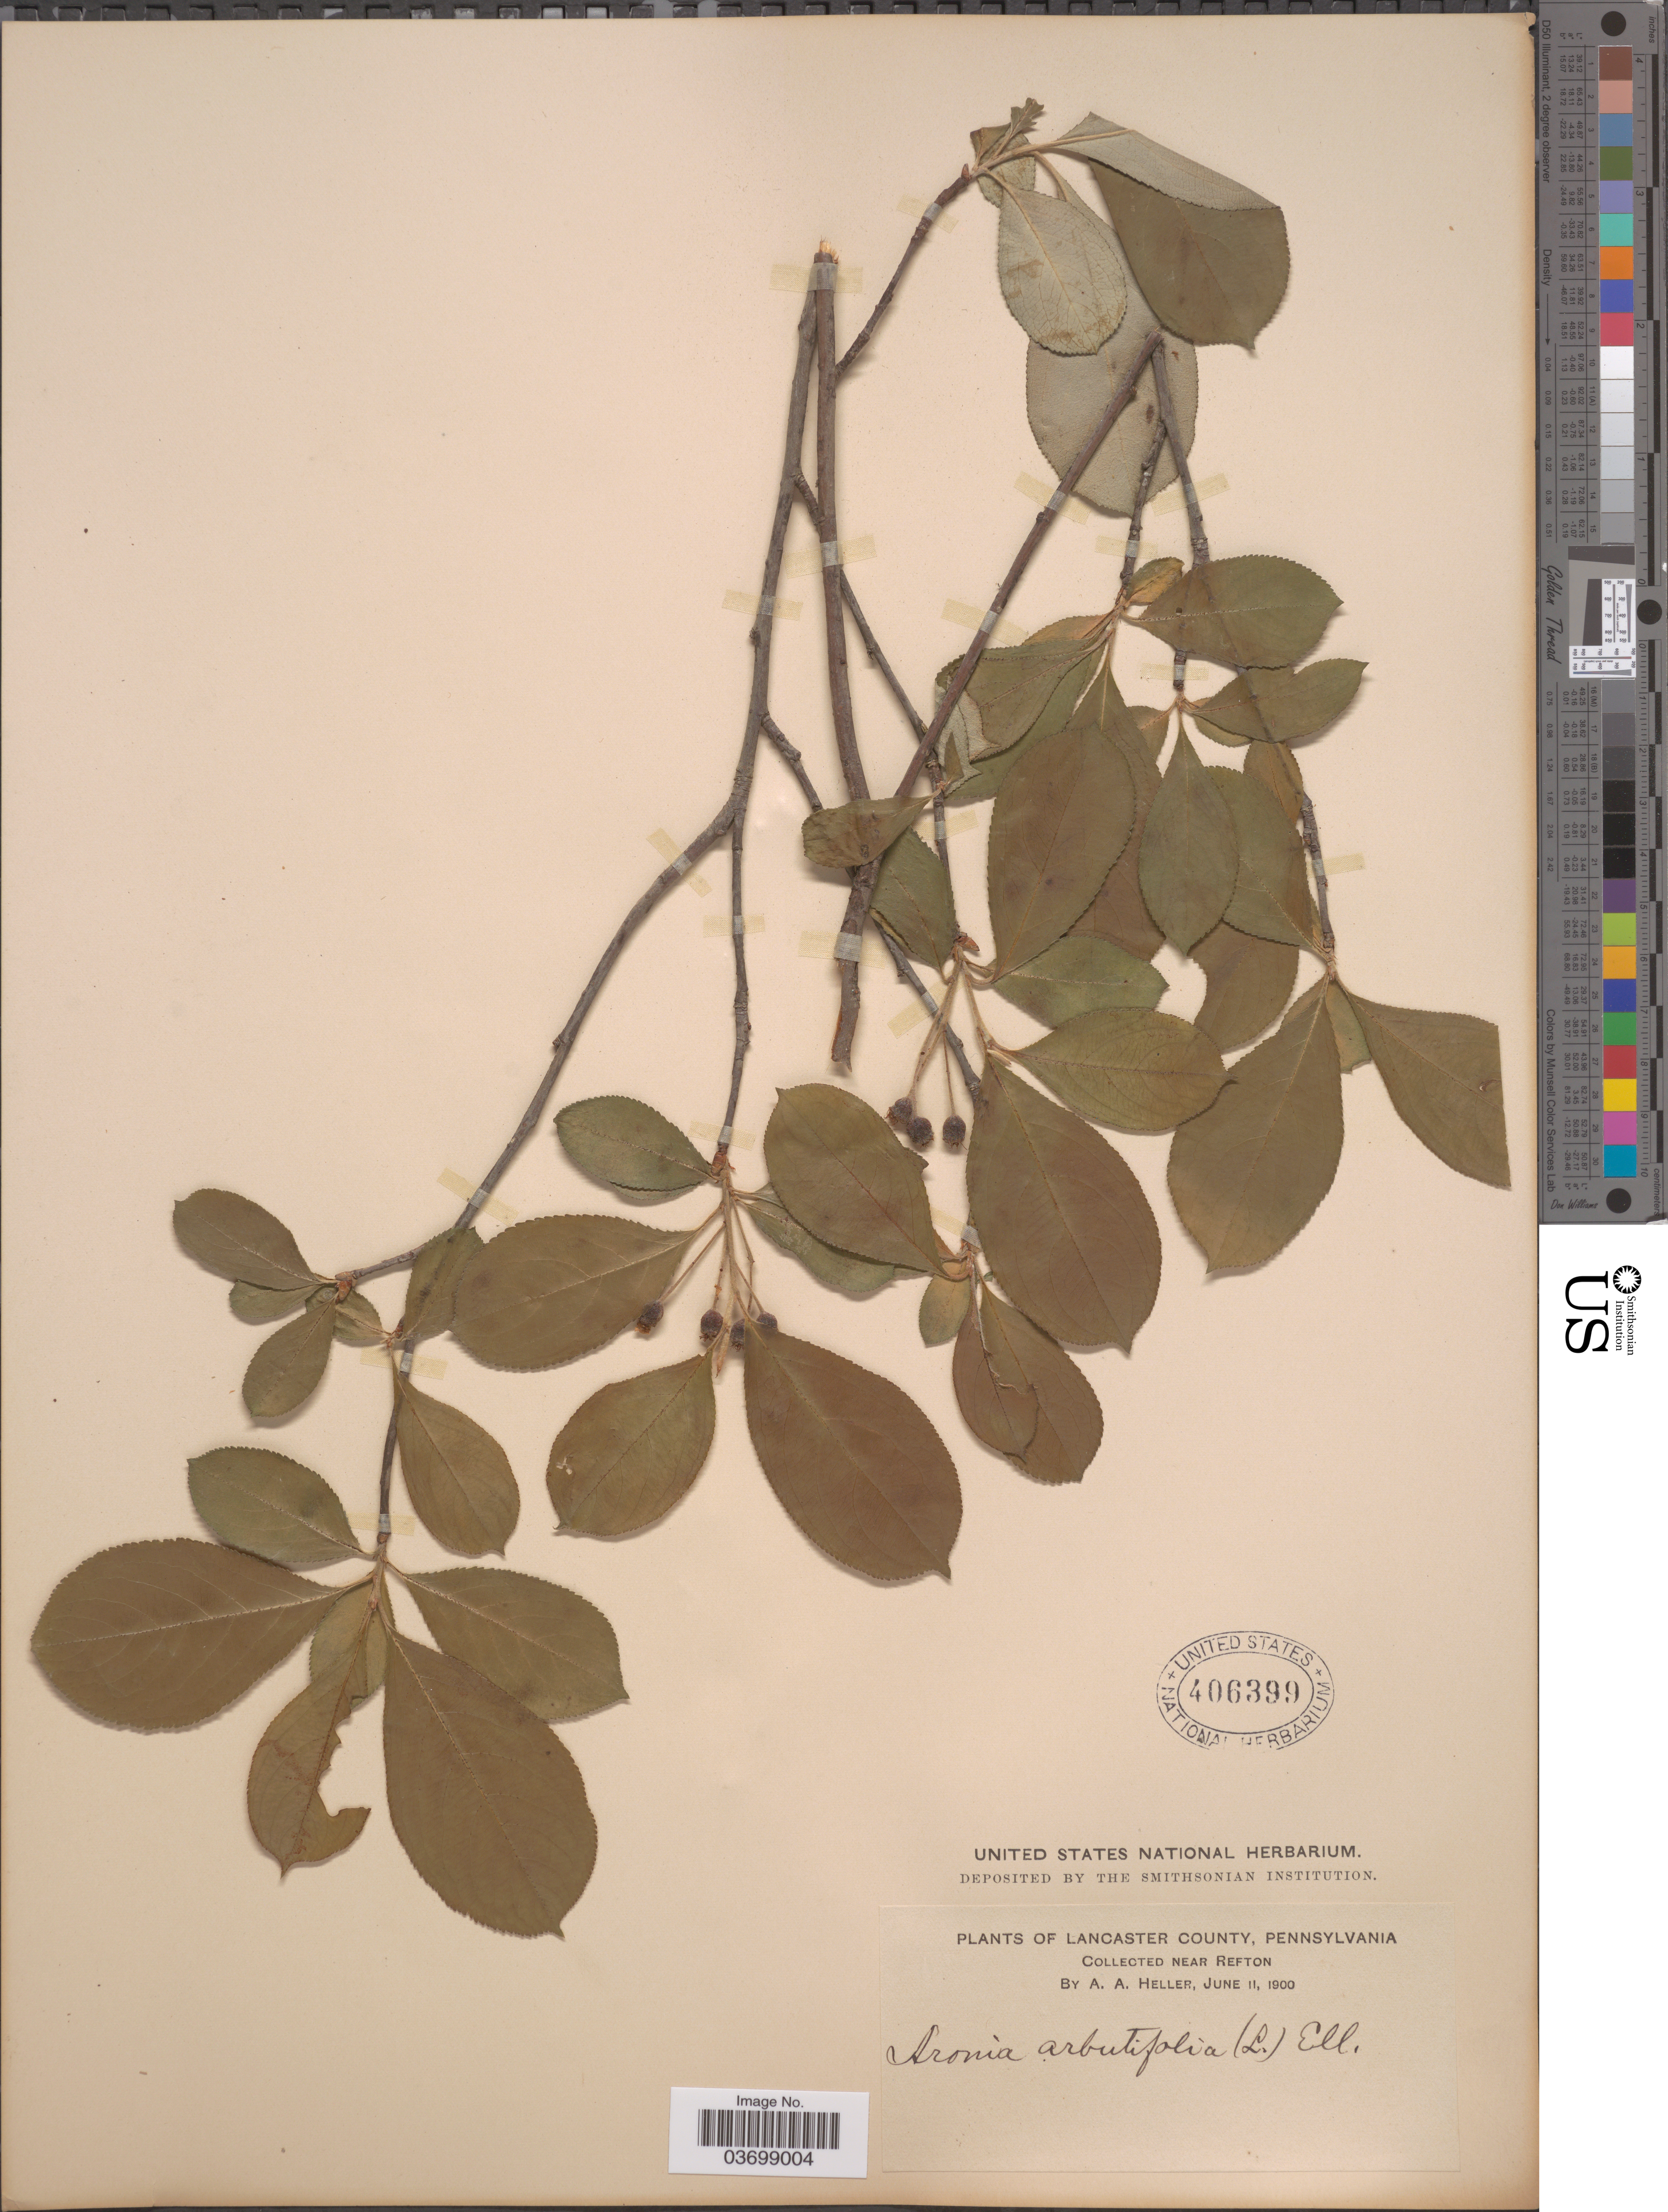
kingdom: Plantae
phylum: Tracheophyta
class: Magnoliopsida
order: Rosales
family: Rosaceae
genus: Aronia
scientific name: Aronia arbutifolia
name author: (L.) Pers.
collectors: A. A. Heller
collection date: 1900-06-11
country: United States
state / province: Pennsylvania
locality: Lancaster County. Near Refton.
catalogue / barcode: US 406399